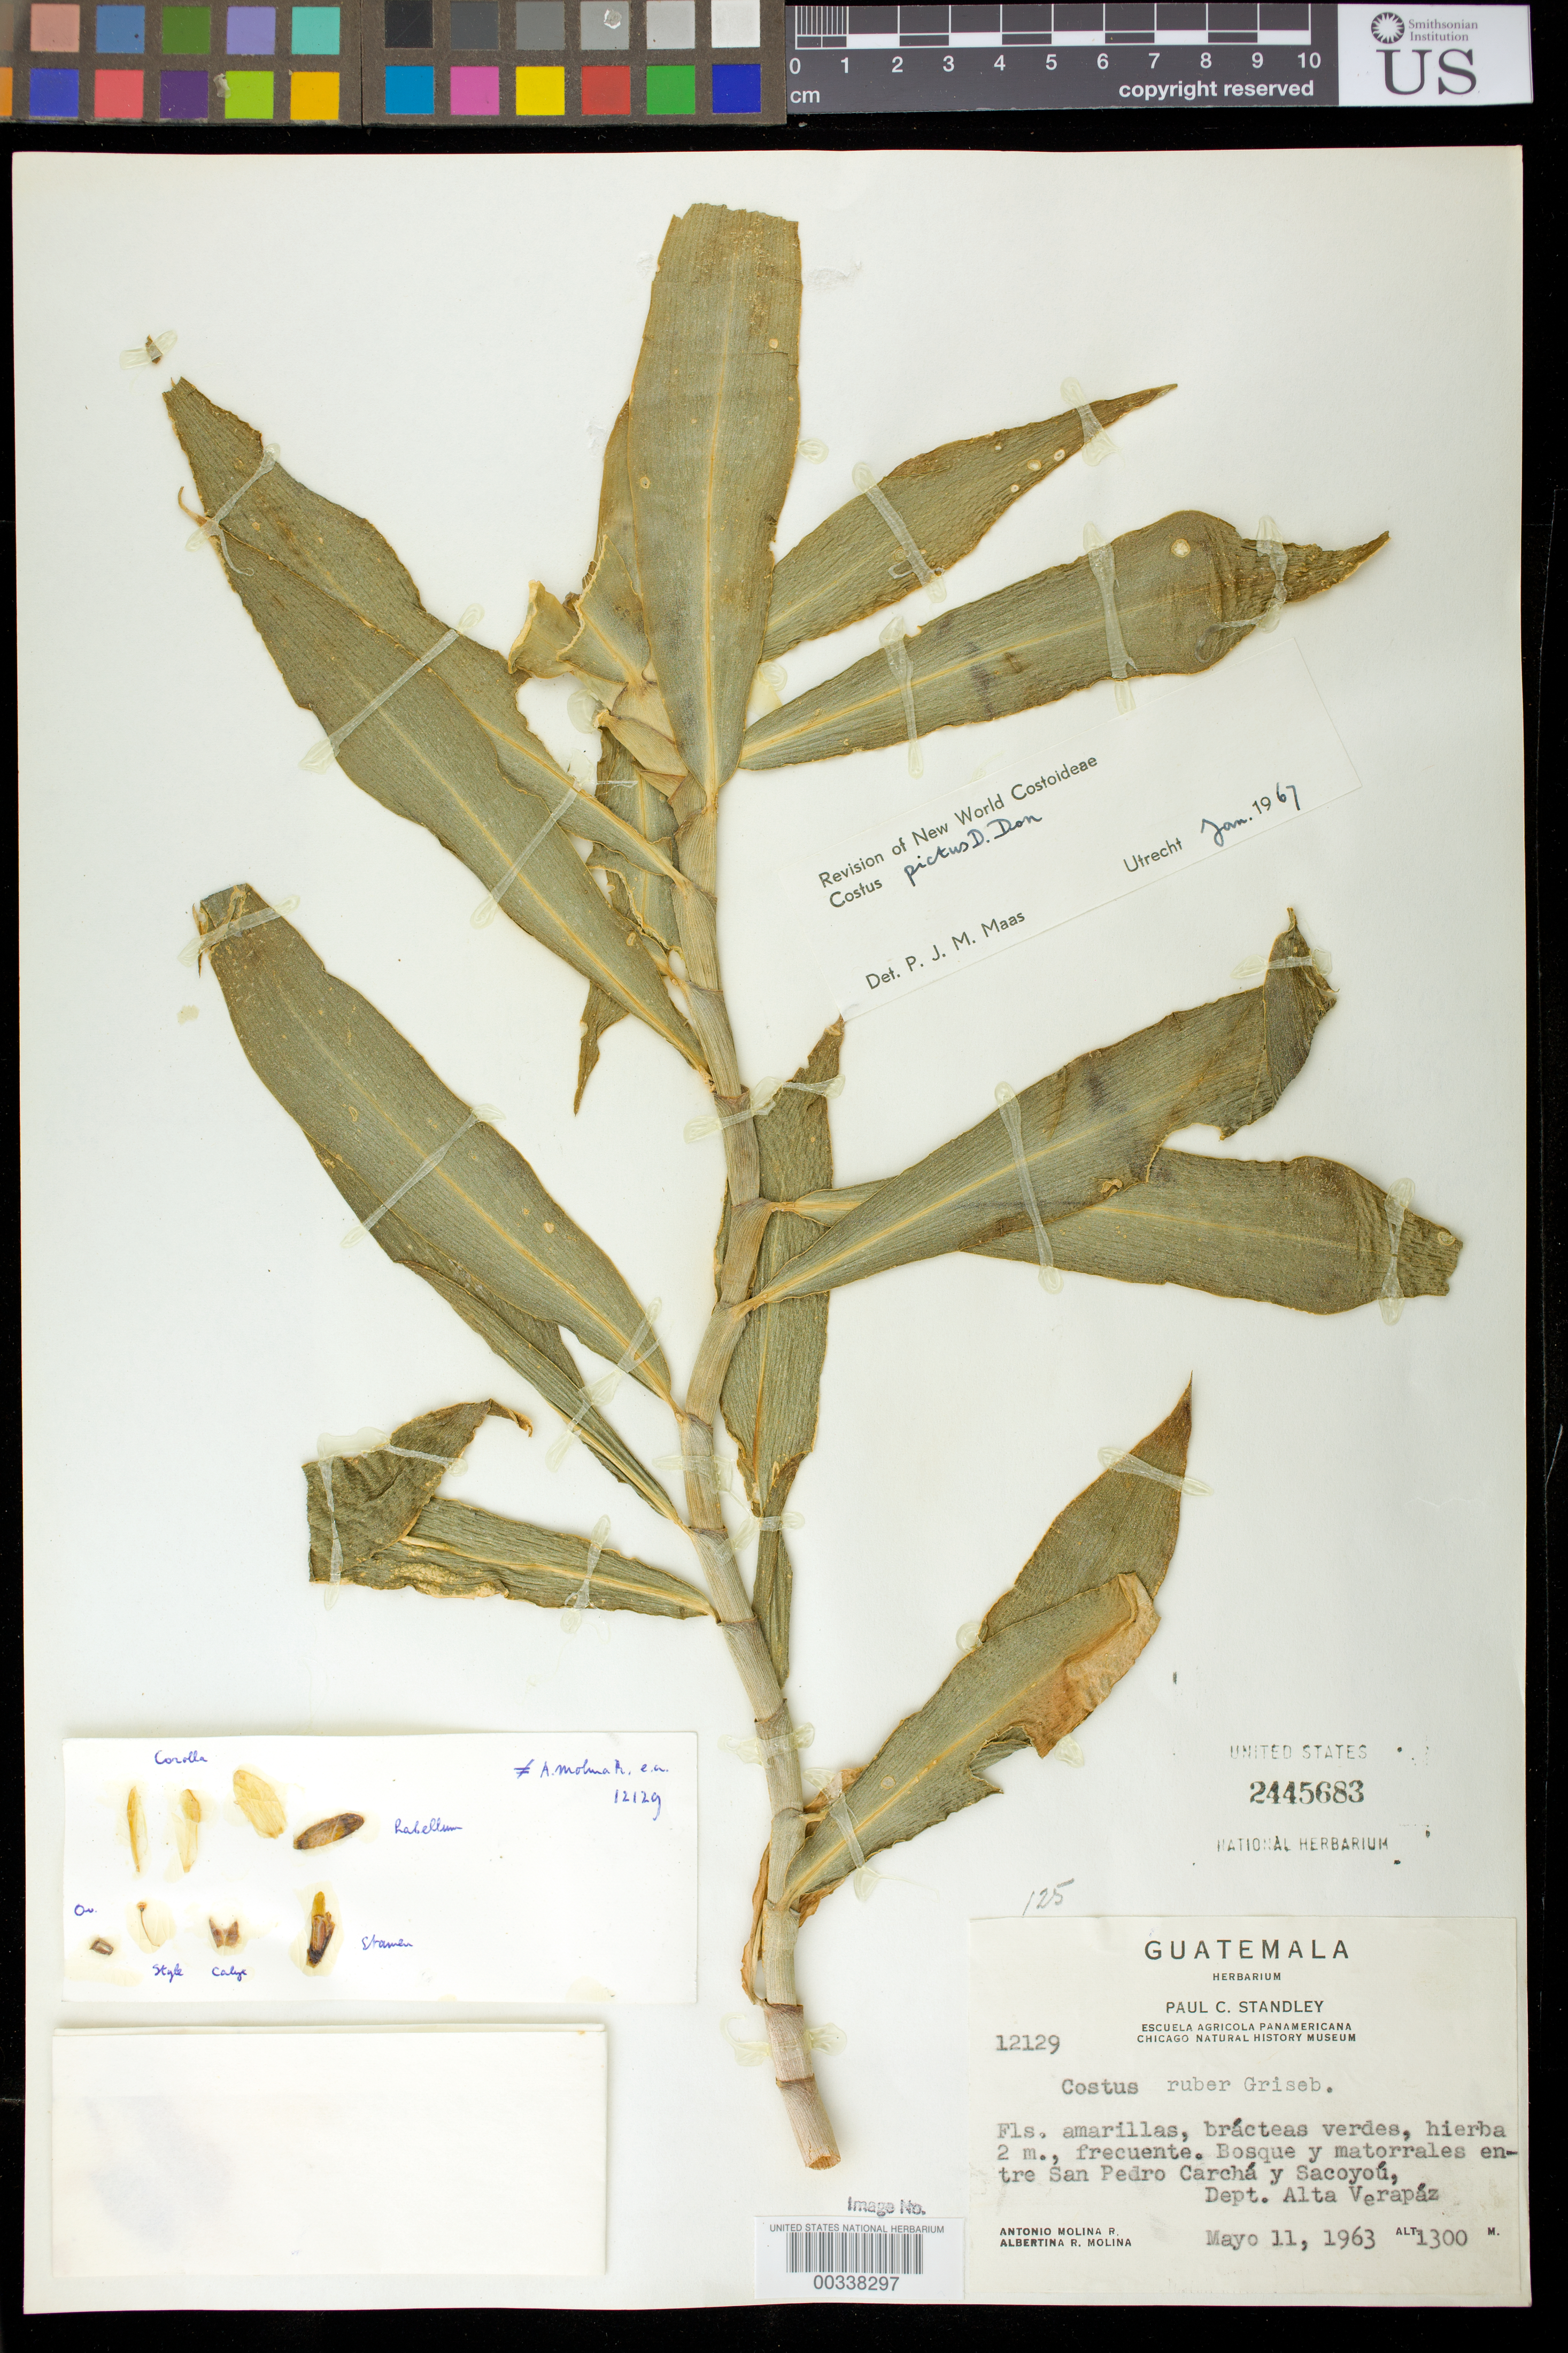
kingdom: Plantae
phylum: Tracheophyta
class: Liliopsida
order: Zingiberales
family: Costaceae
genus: Costus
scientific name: Costus pictus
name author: D. Don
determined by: Maas, Paul J. M.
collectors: A. Molina R. & A. R. Molina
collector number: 12129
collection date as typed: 11 May 1963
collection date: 1963-05-11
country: Guatemala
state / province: Alta Verapaz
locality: Bosque y matorrales entre San Pedro Carcha y Sacoyou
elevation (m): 1300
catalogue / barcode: US 2445683